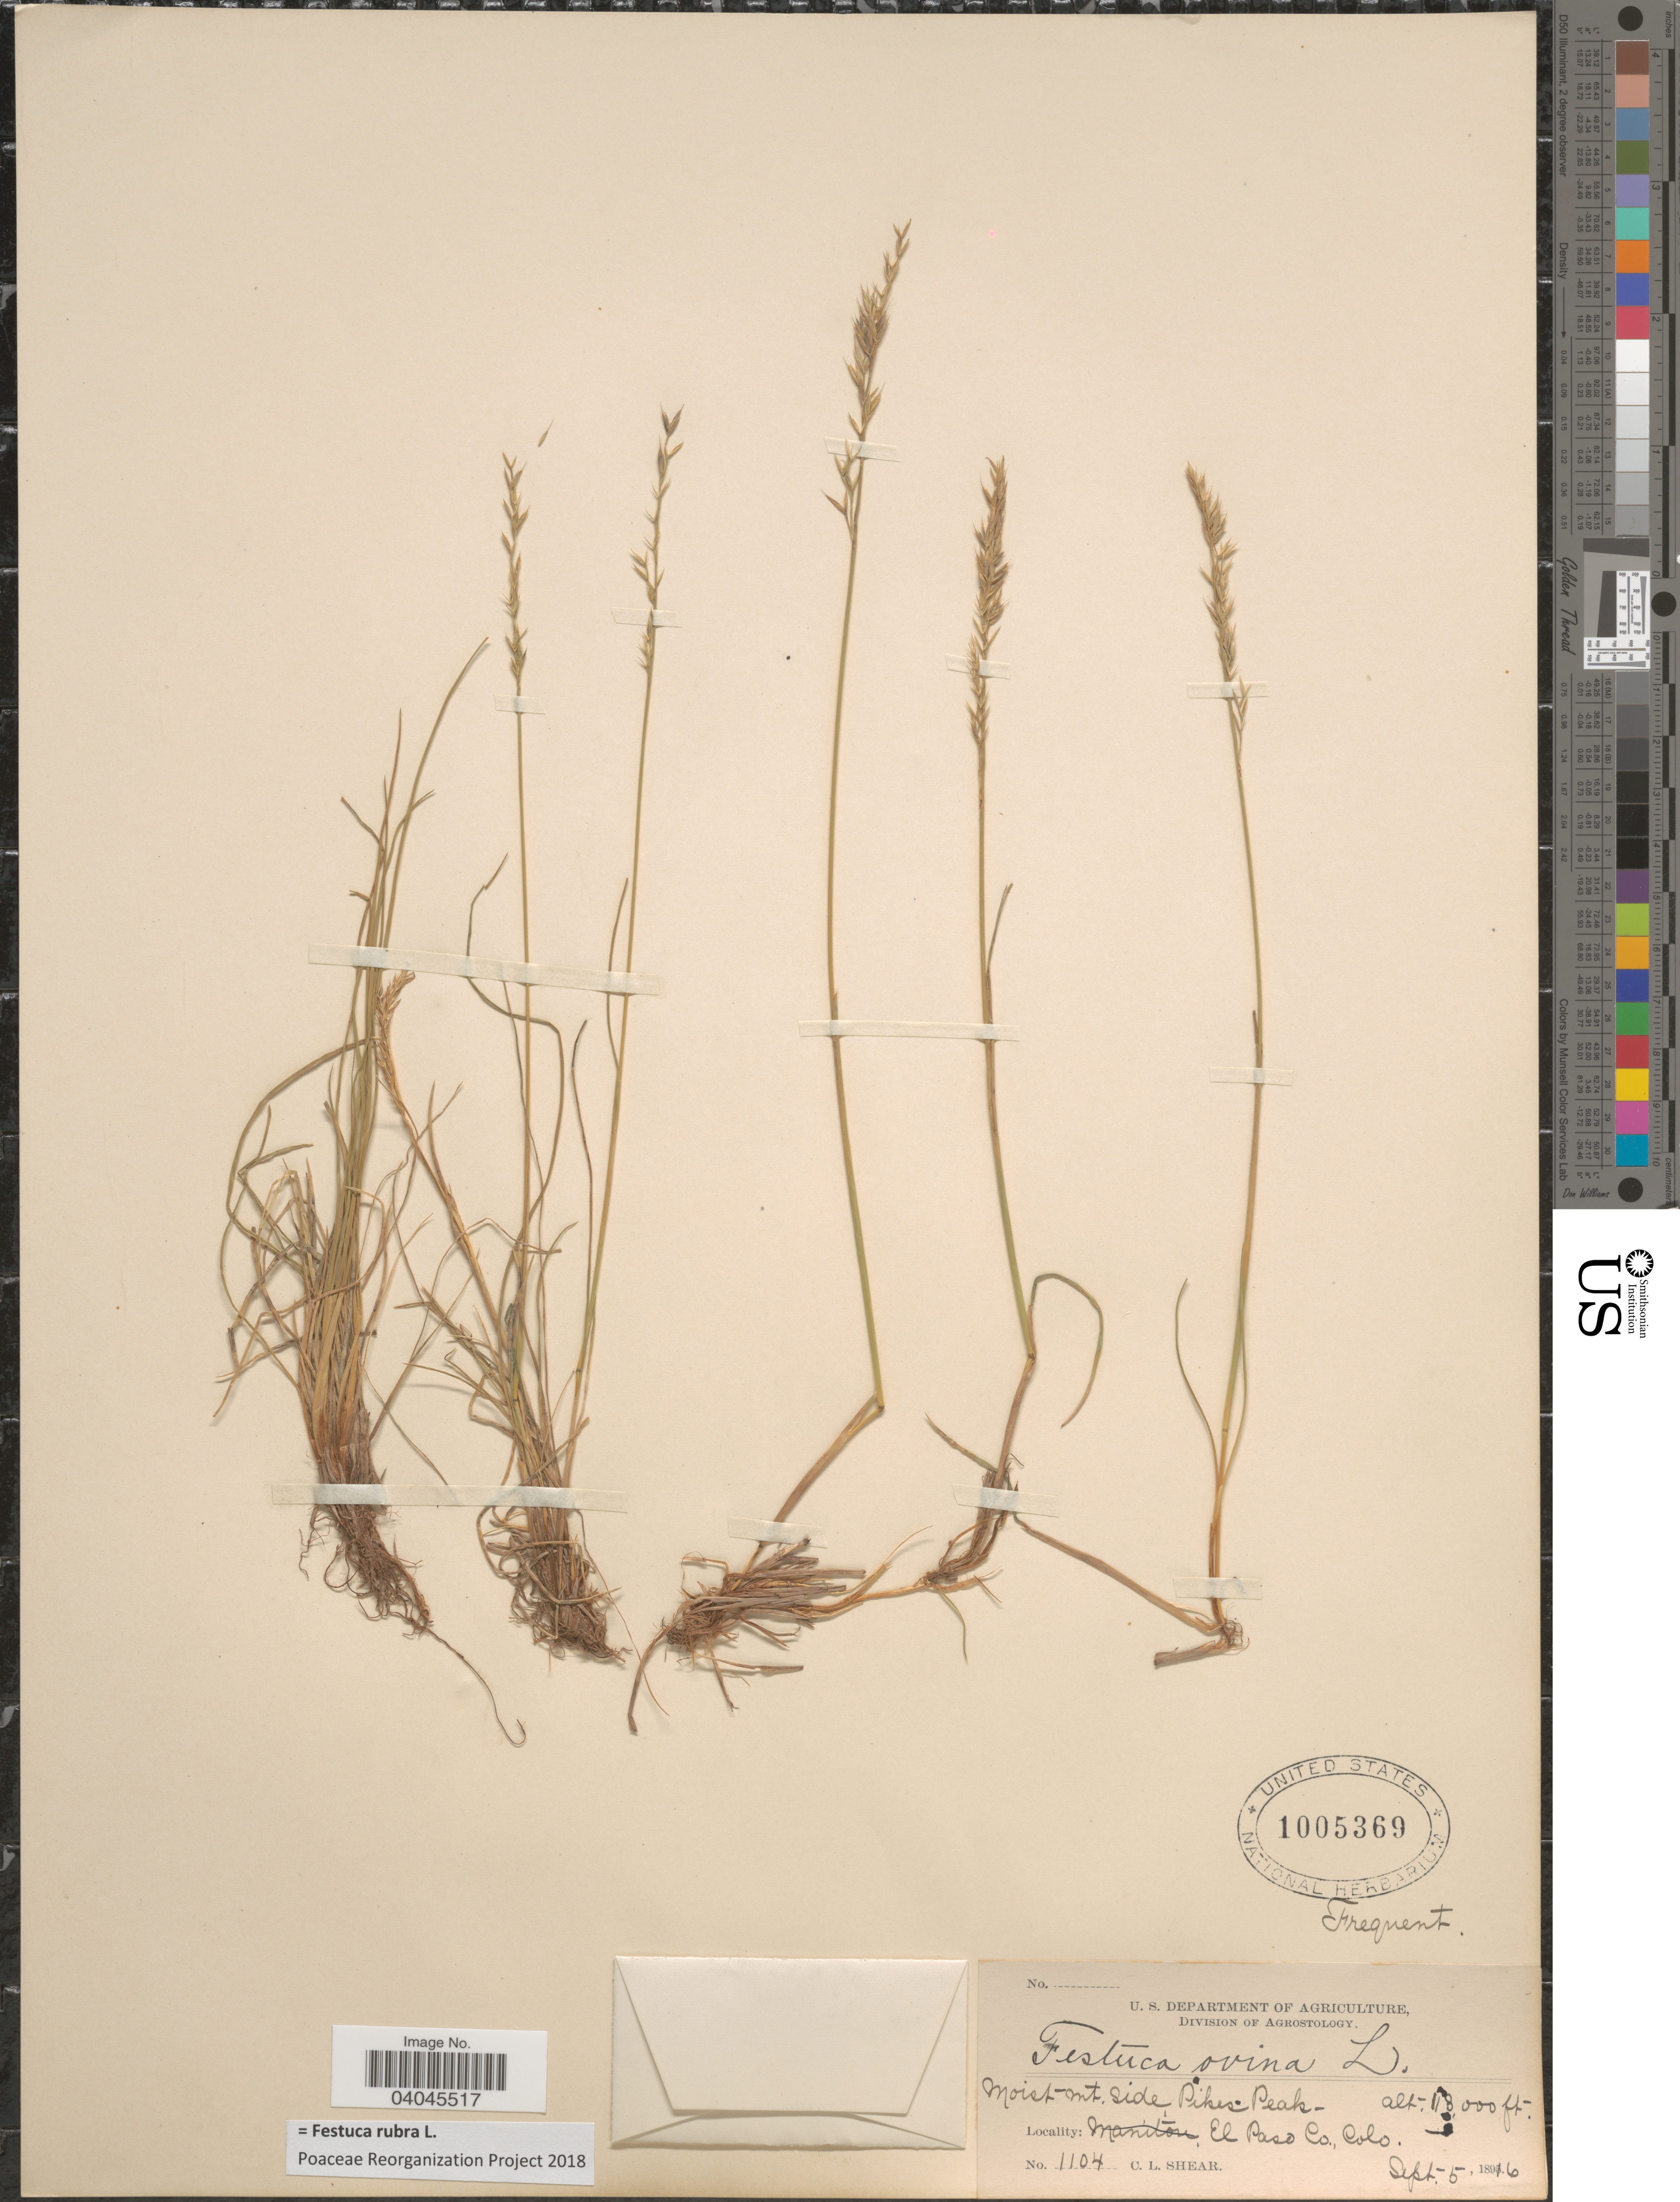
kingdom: Plantae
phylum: Tracheophyta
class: Liliopsida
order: Poales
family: Poaceae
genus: Festuca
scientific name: Festuca rubra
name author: L.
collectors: C. L. Shear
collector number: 1104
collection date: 1896-09-05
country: United States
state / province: Colorado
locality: Moist mt. side, Pikes Peak. El Paso Co.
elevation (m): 3962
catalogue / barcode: US 1005369